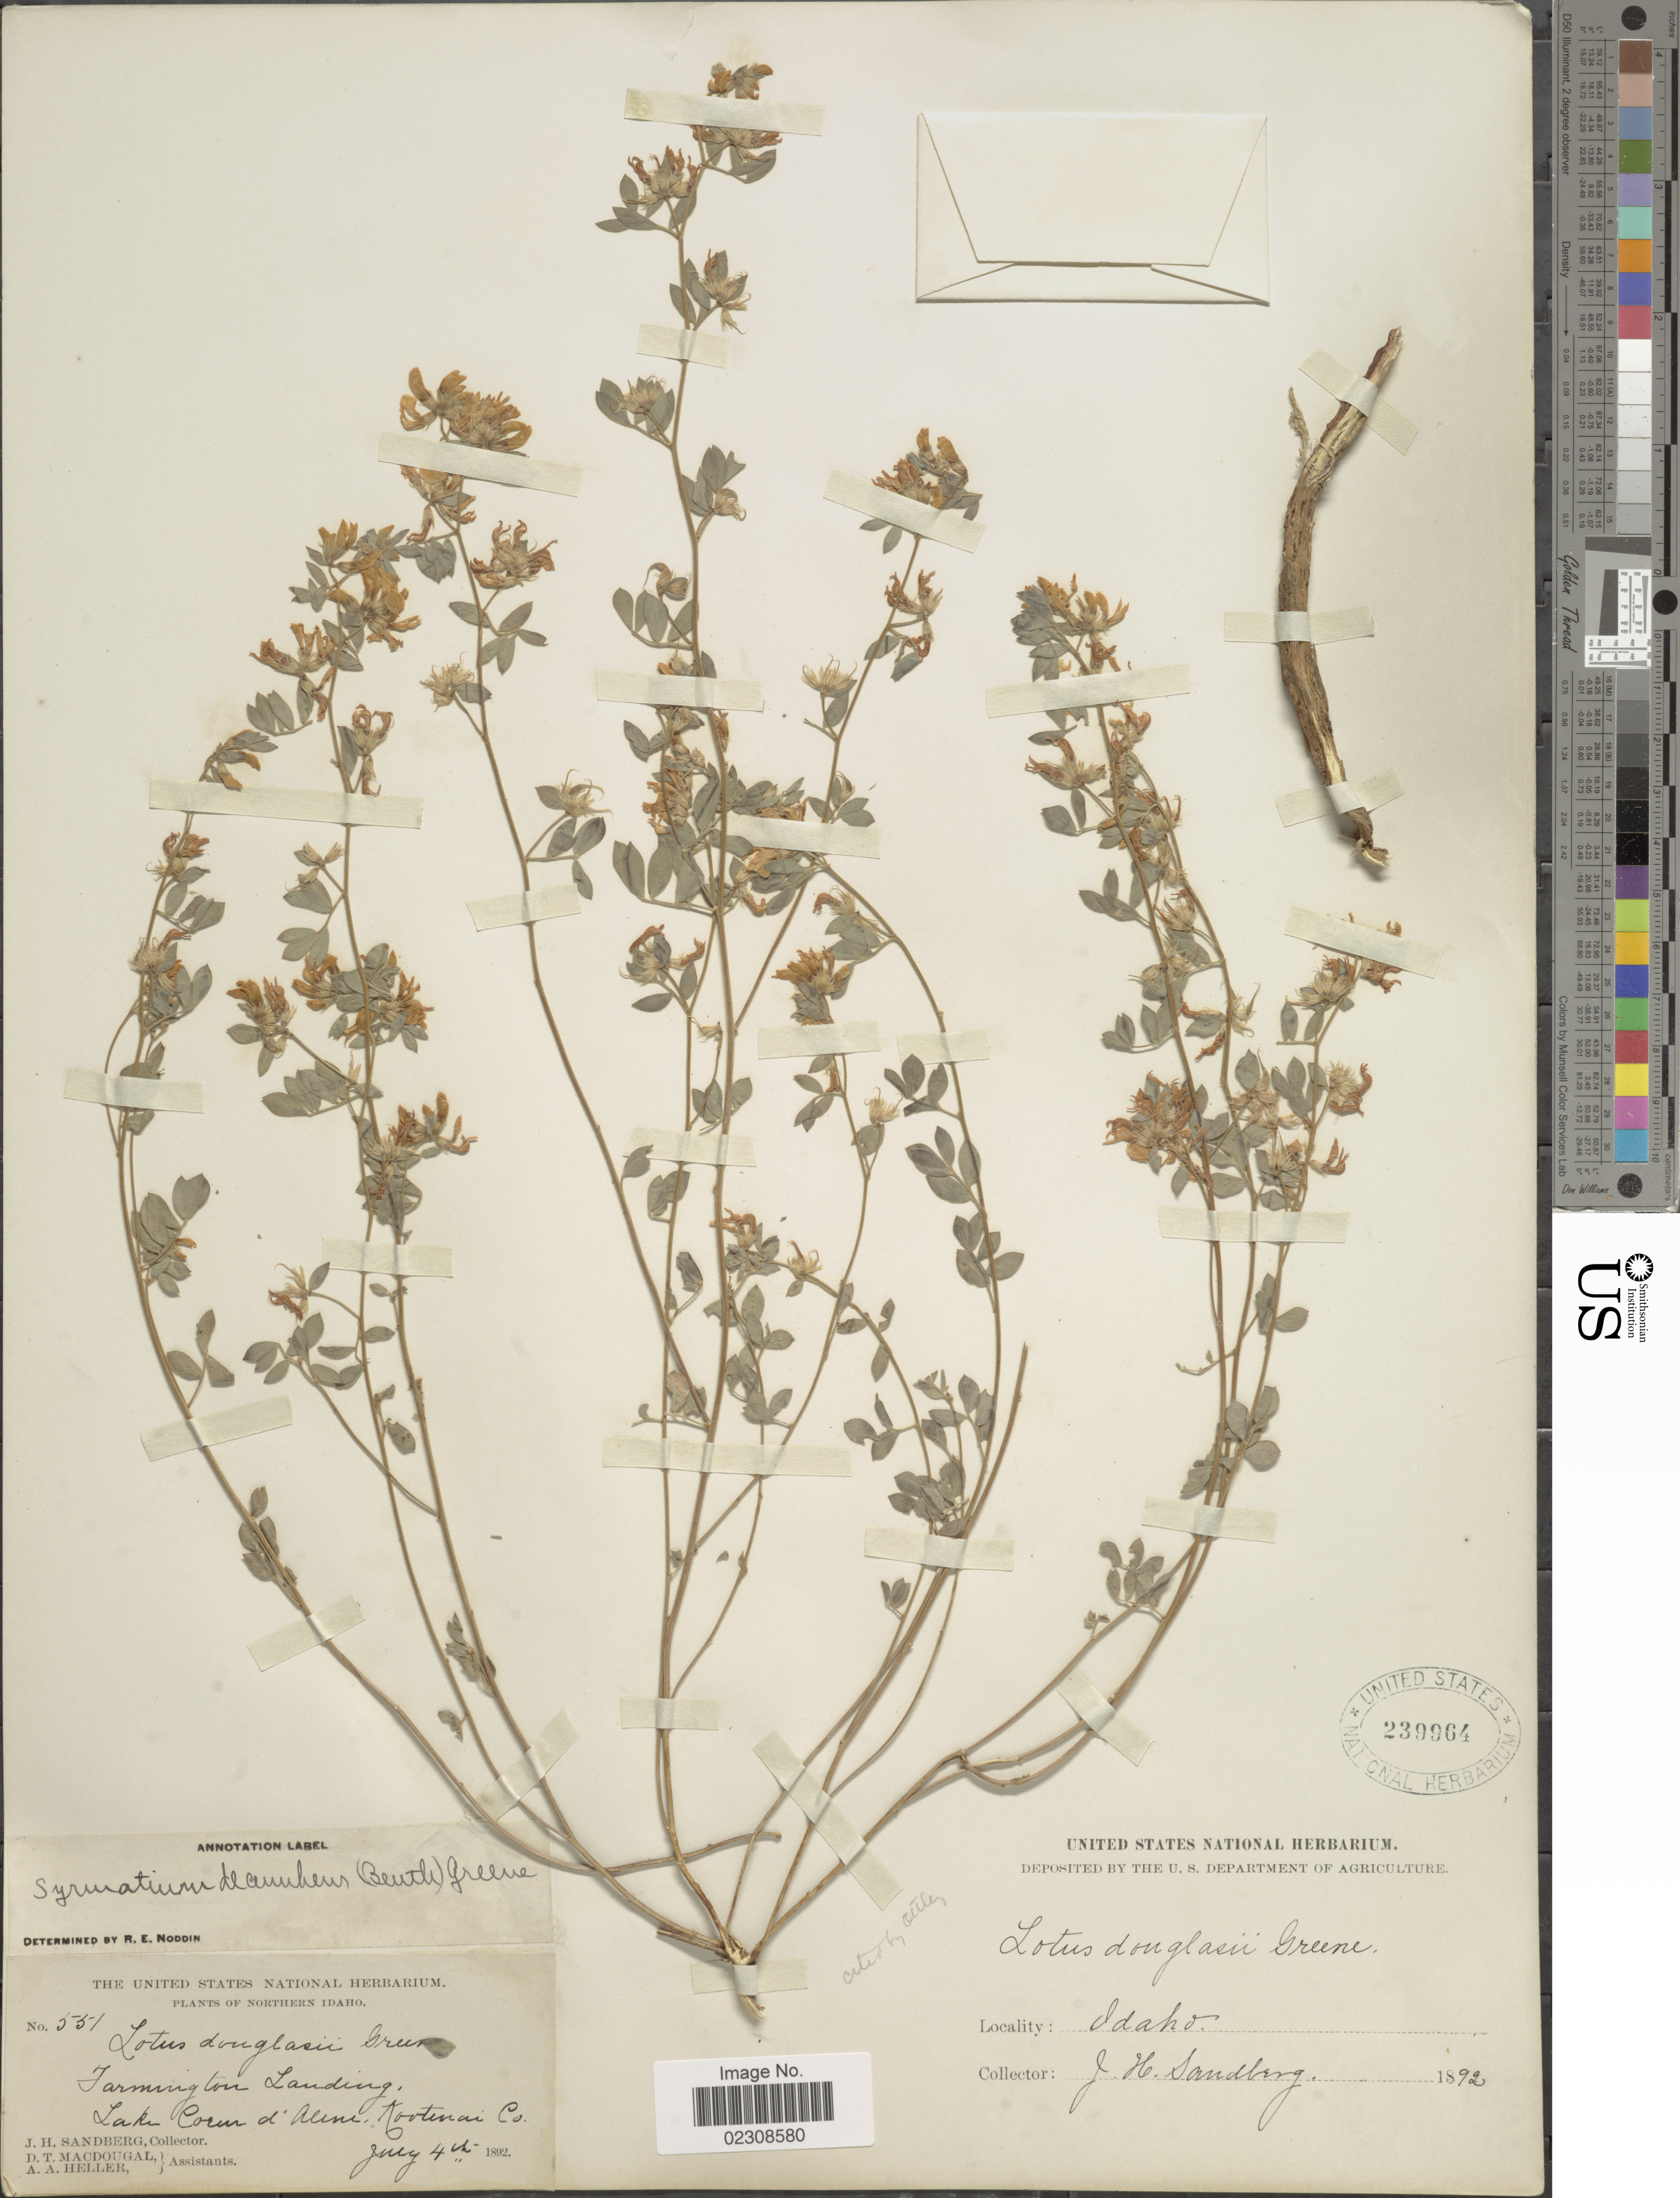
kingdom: Plantae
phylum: Tracheophyta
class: Magnoliopsida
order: Fabales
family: Fabaceae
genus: Syrmatium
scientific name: Syrmatium decumbens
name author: (Benth.) Greene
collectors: J. H. Sandberg, D. T. MacDougal & A. A. Heller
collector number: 551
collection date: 1892-07-04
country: United States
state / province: Idaho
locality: Northern Idaho. Farmington Landing, Lake Coeur d'Alene. Kootenai Co.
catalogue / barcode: US 239964